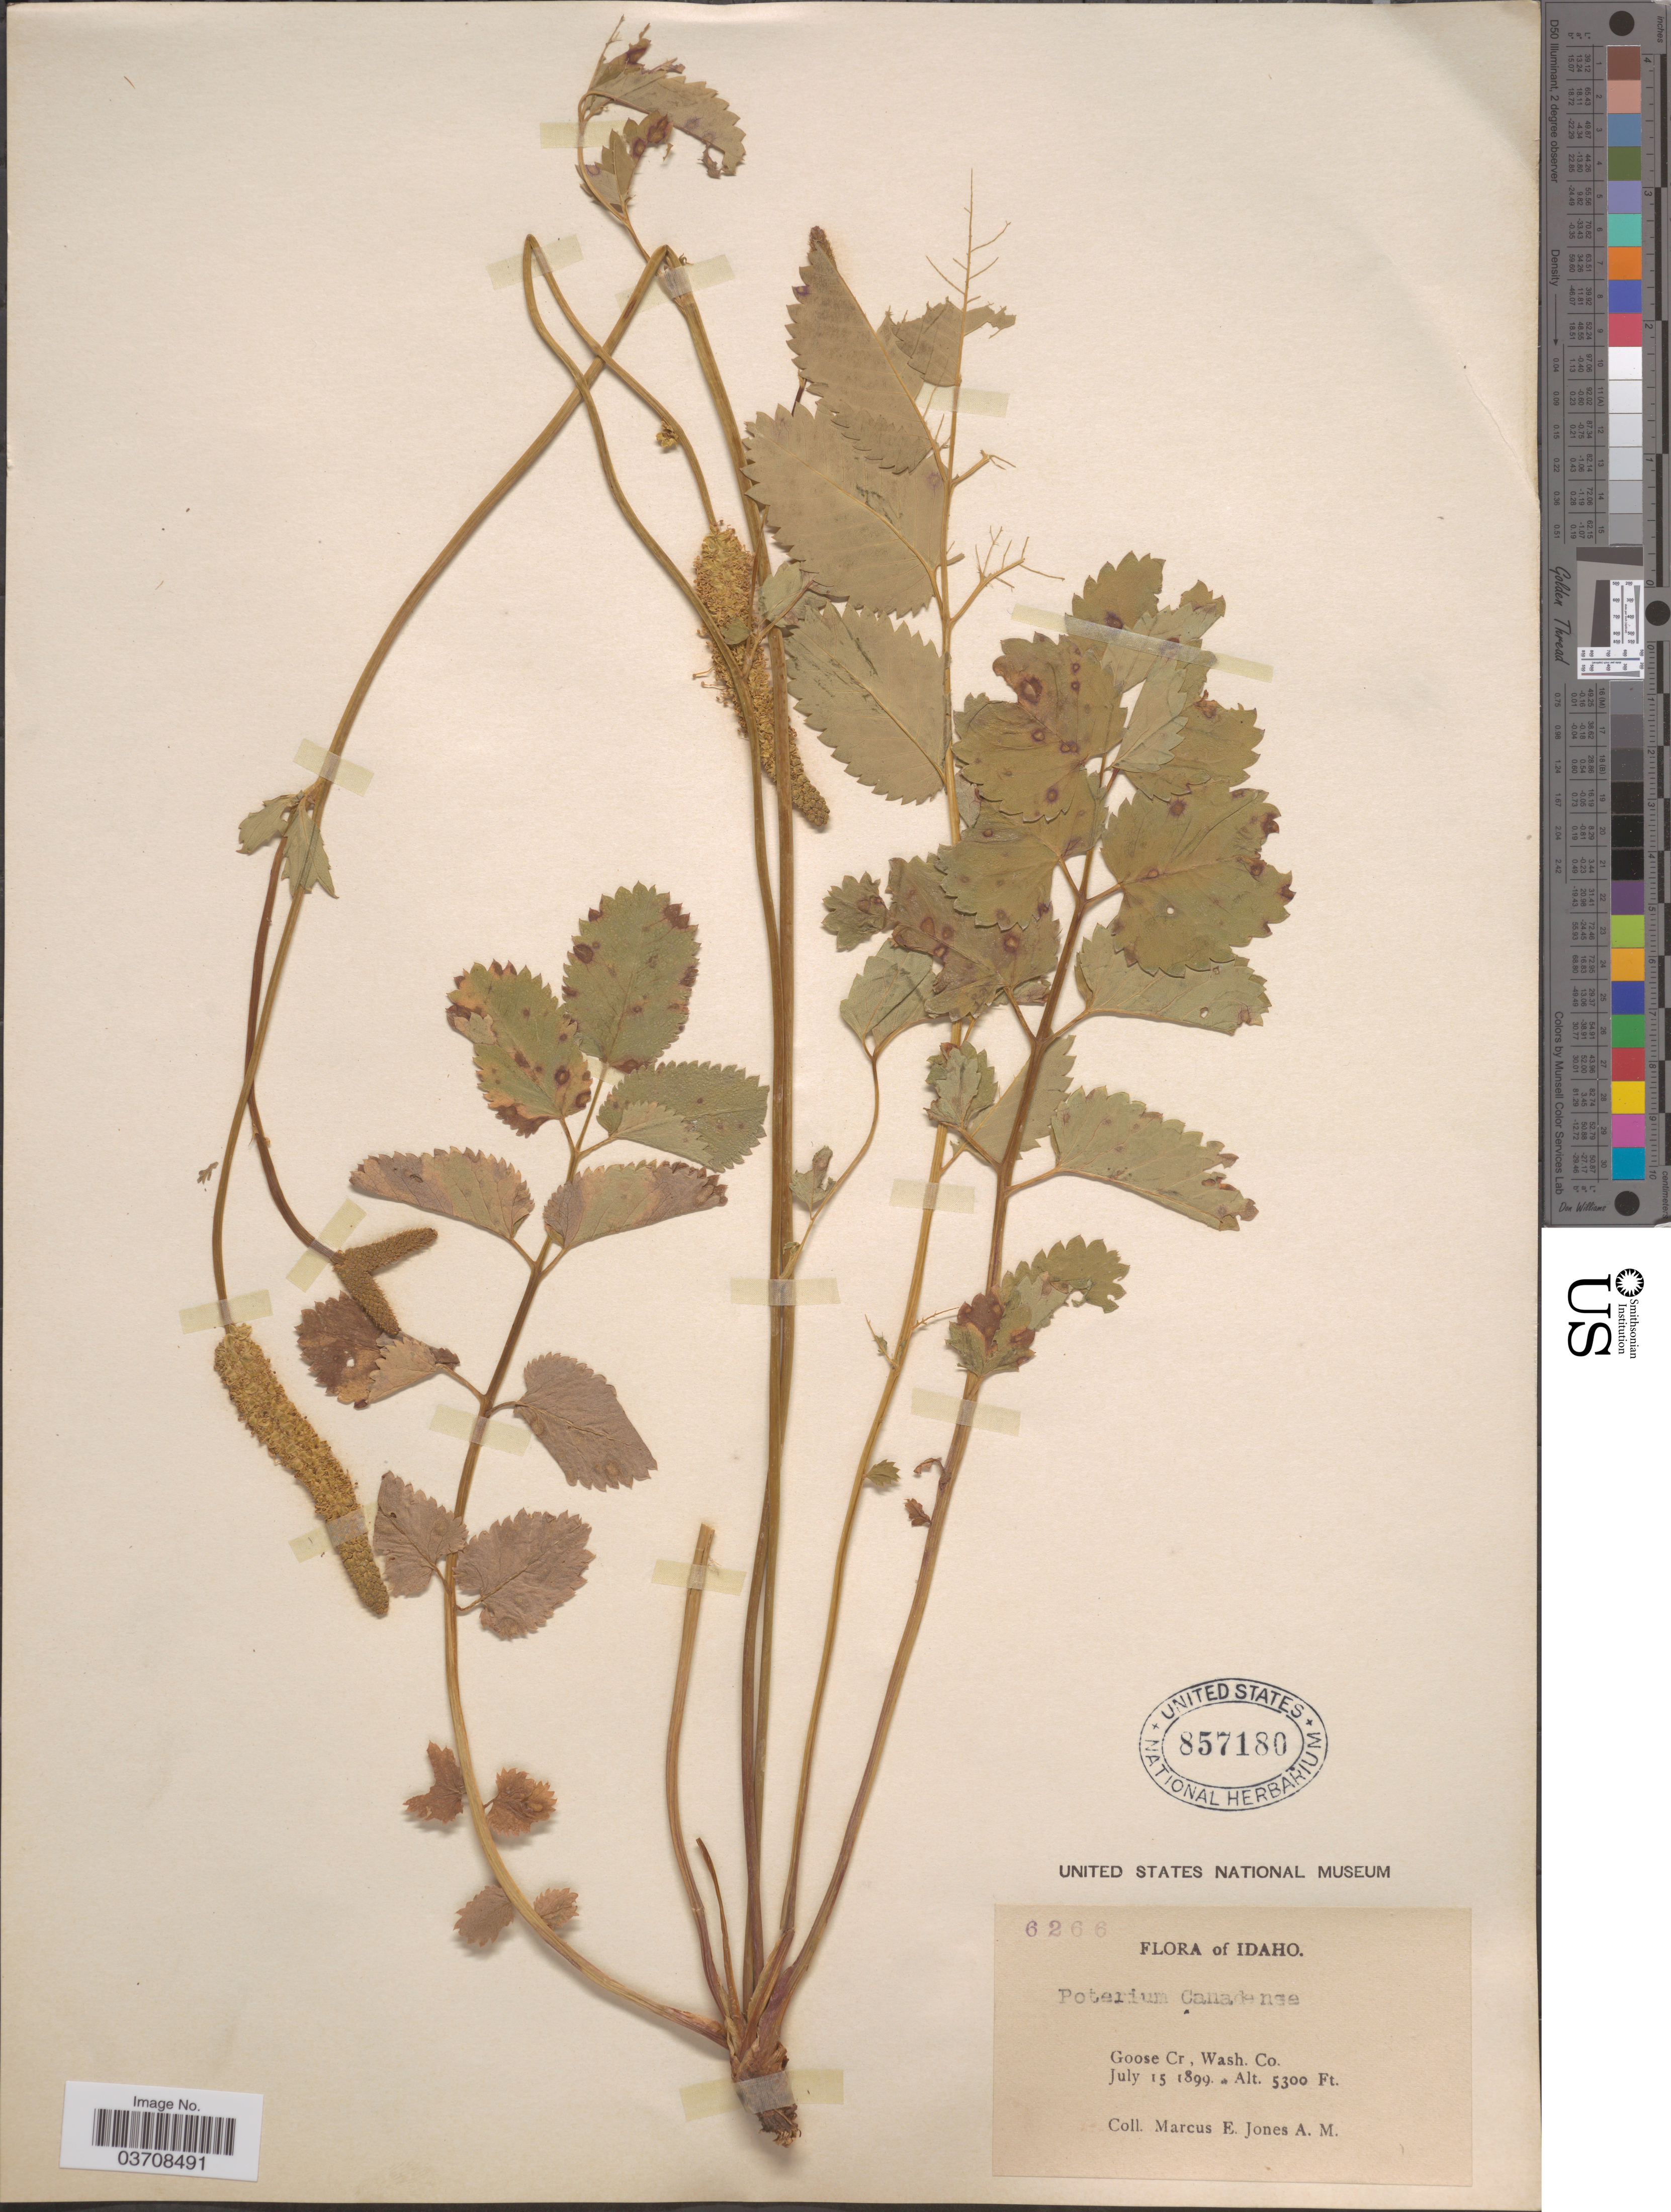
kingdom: Plantae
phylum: Tracheophyta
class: Magnoliopsida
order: Rosales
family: Rosaceae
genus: Sanguisorba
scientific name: Sanguisorba stipulata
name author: Raf.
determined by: Strong, Mark T., (BOT), Smithsonian Institution - National Museum of Natural History (UNITED STATES)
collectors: M. E. Jones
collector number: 6266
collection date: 1899-07-15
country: United States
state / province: Idaho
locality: Goose Cr, Wash. Co.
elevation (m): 1615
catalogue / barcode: US 857180